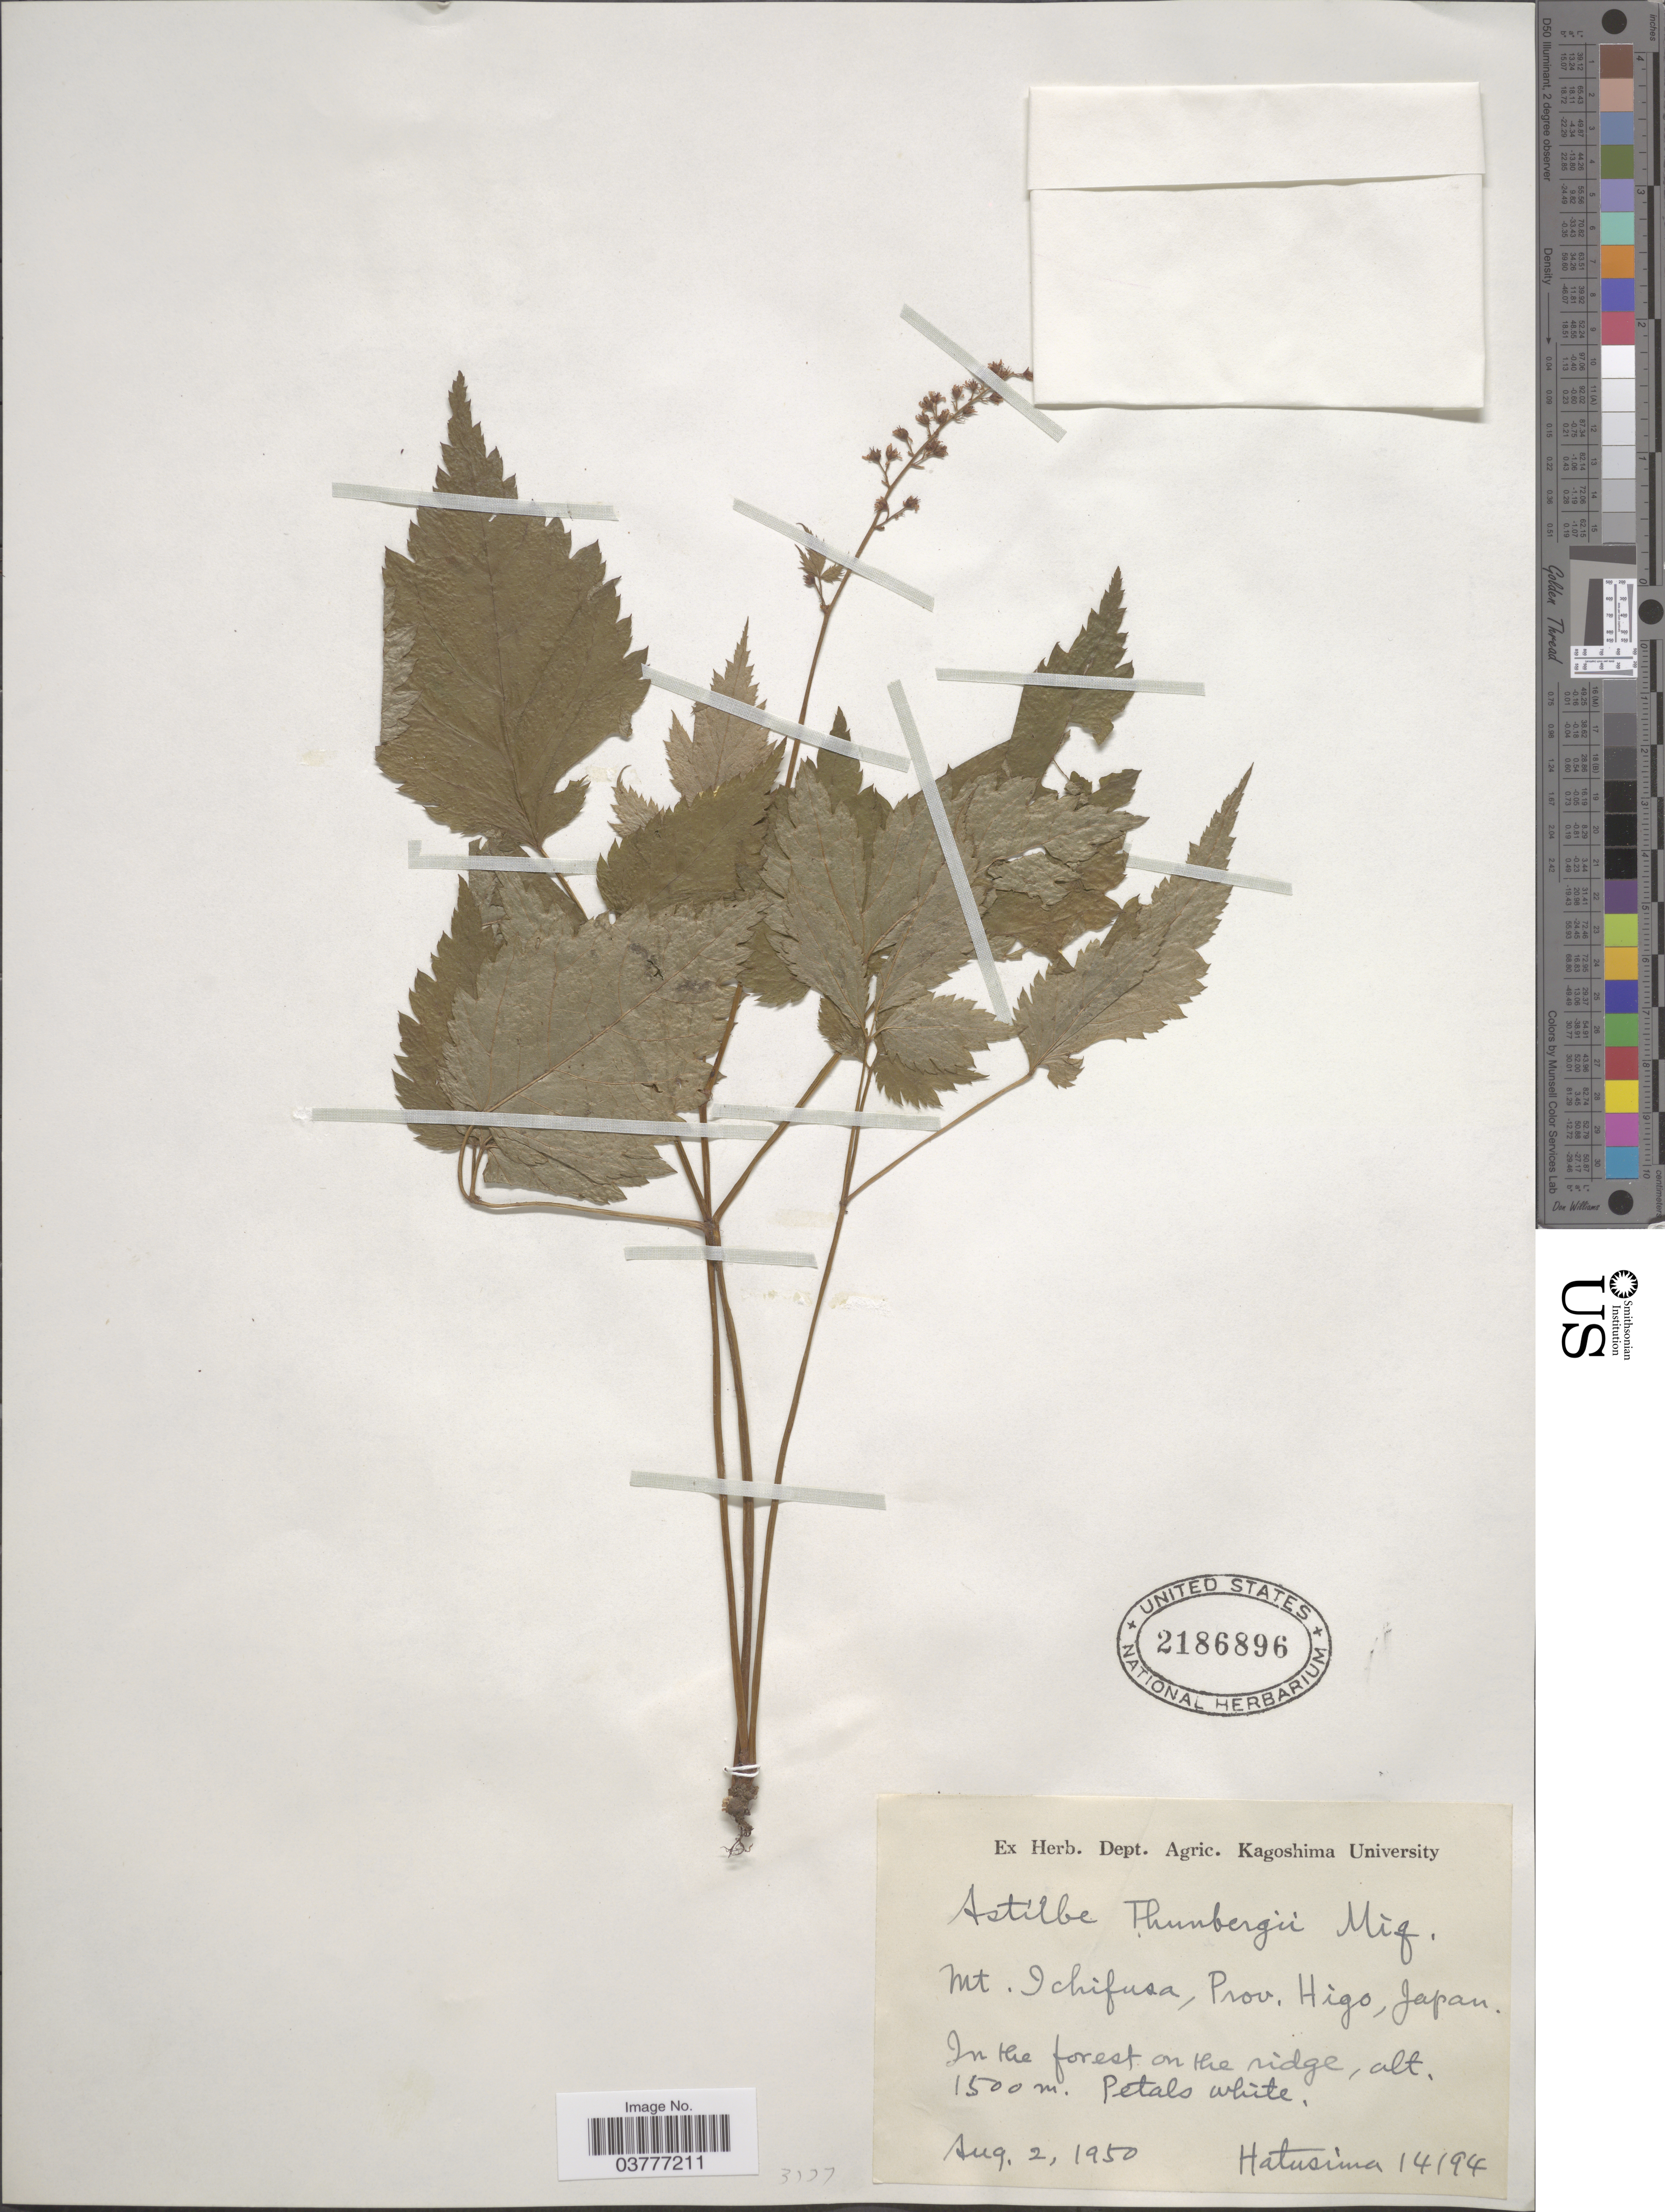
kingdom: Plantae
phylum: Tracheophyta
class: Magnoliopsida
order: Saxifragales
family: Saxifragaceae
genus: Astilbe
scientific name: Astilbe thunbergii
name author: (Siebold & Zucc.) Miq.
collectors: -. Hatusima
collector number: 14194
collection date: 1950-08-02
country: Japan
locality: Mt. Ichifusa, Prov. Higo. In the forest on the ridge.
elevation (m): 1500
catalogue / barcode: US 2186896